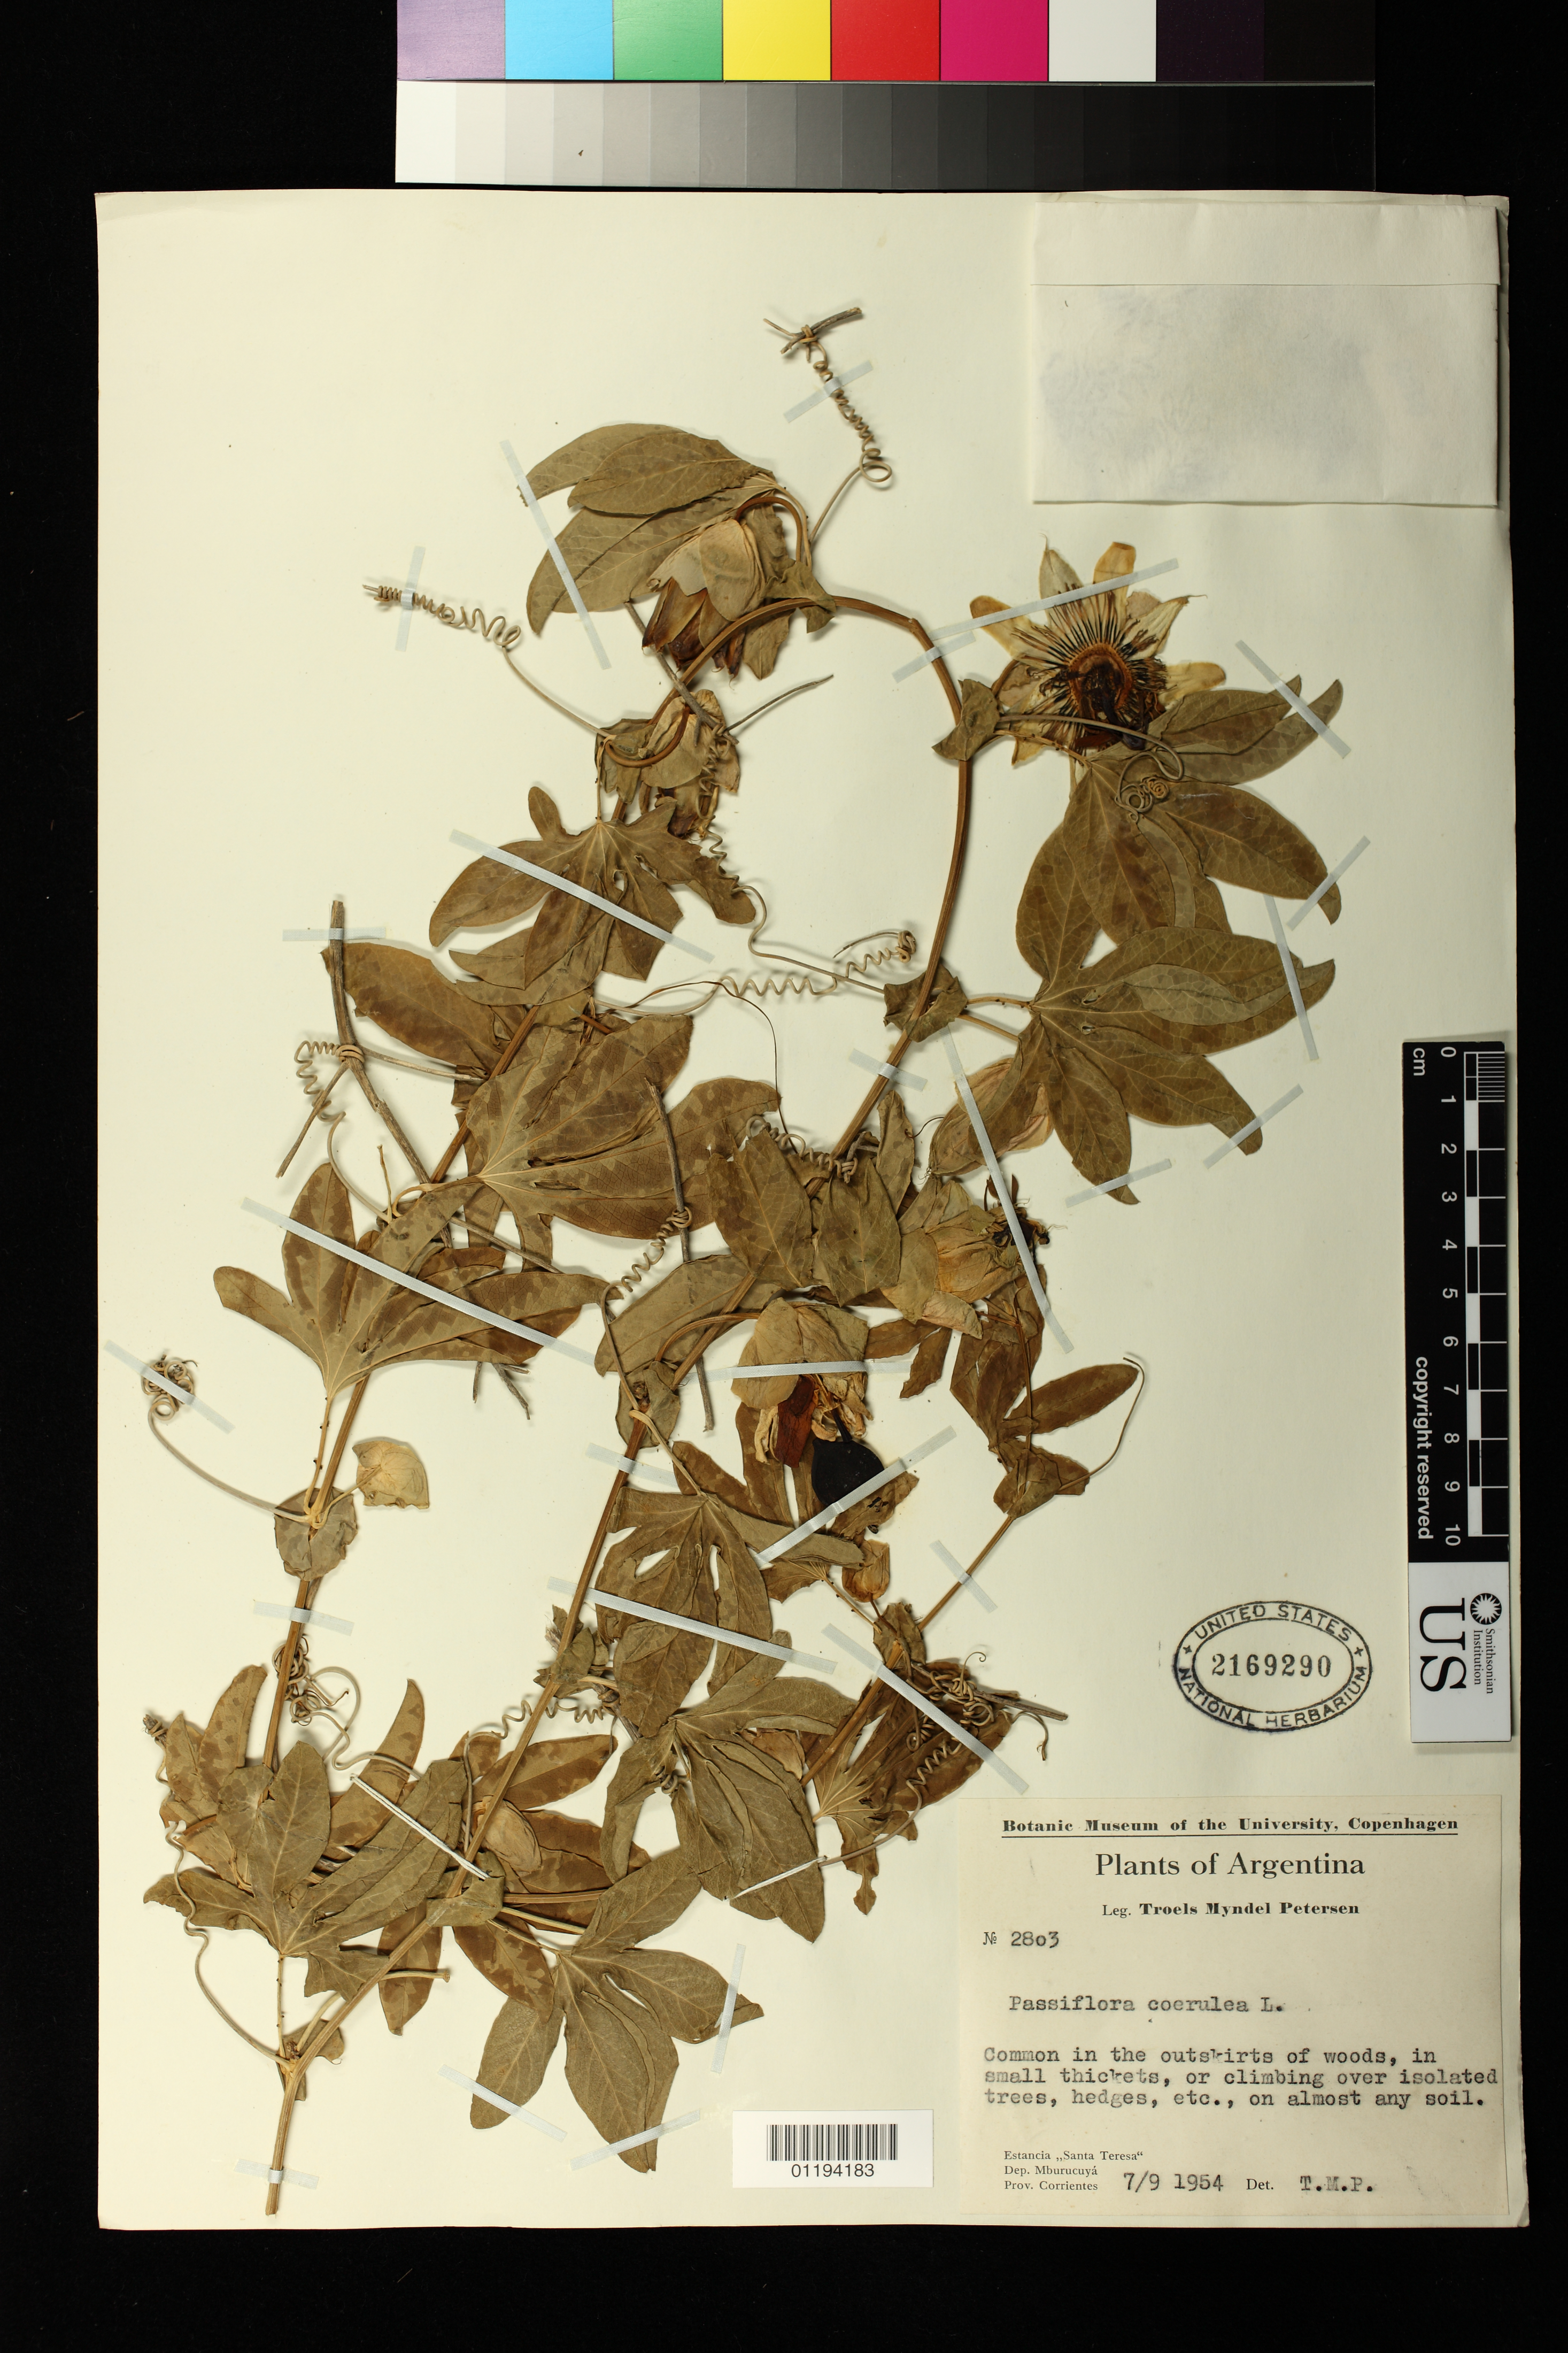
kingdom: Plantae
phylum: Tracheophyta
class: Magnoliopsida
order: Malpighiales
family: Passifloraceae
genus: Passiflora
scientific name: Passiflora caerulea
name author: L.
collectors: T. M. Pedersen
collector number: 2803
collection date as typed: Jul 9 1954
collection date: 1954-07-09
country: Argentina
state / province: Corrientes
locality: Departamento de Mburucuyá: Estancia "Santa Teresa"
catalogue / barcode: US 2169290